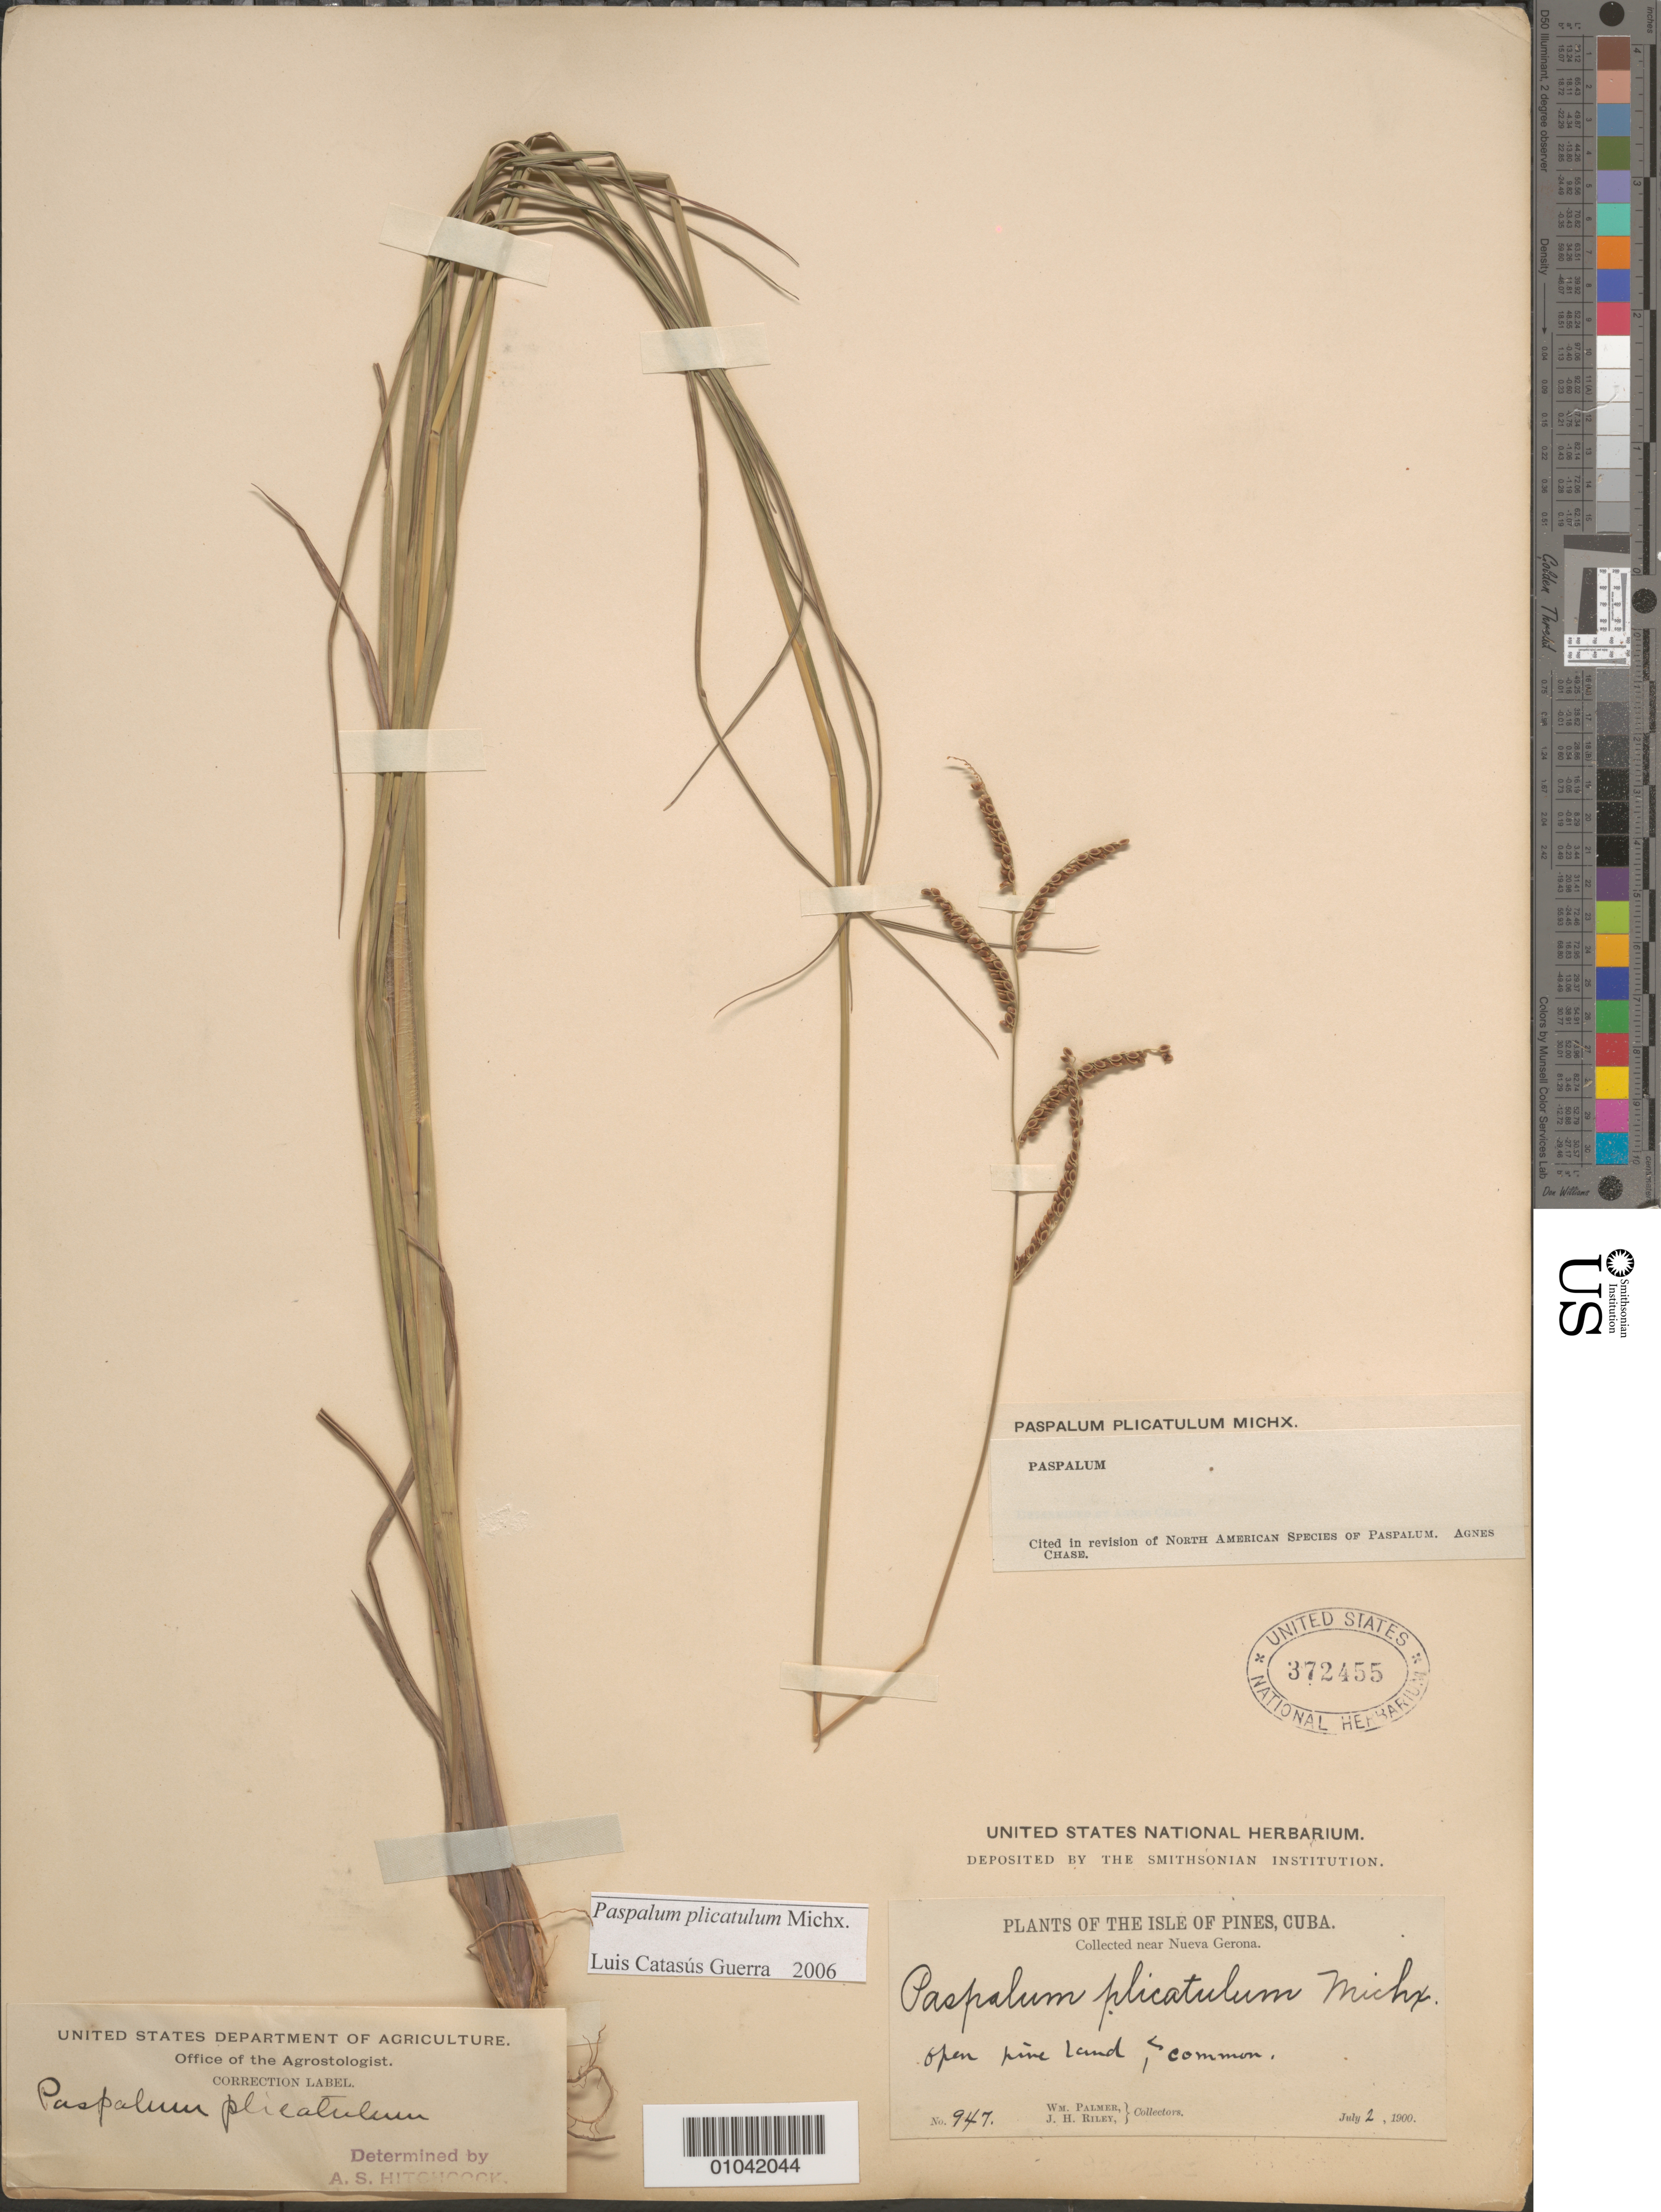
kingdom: Plantae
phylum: Tracheophyta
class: Liliopsida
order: Poales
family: Poaceae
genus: Paspalum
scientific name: Paspalum plicatulum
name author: Michx.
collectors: W. Palmer & J. H. Riley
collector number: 947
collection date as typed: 02 Jul 1900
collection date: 1900-07-02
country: Cuba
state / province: Isla de la Juventud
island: Isla de la Juventud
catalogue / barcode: US 372455